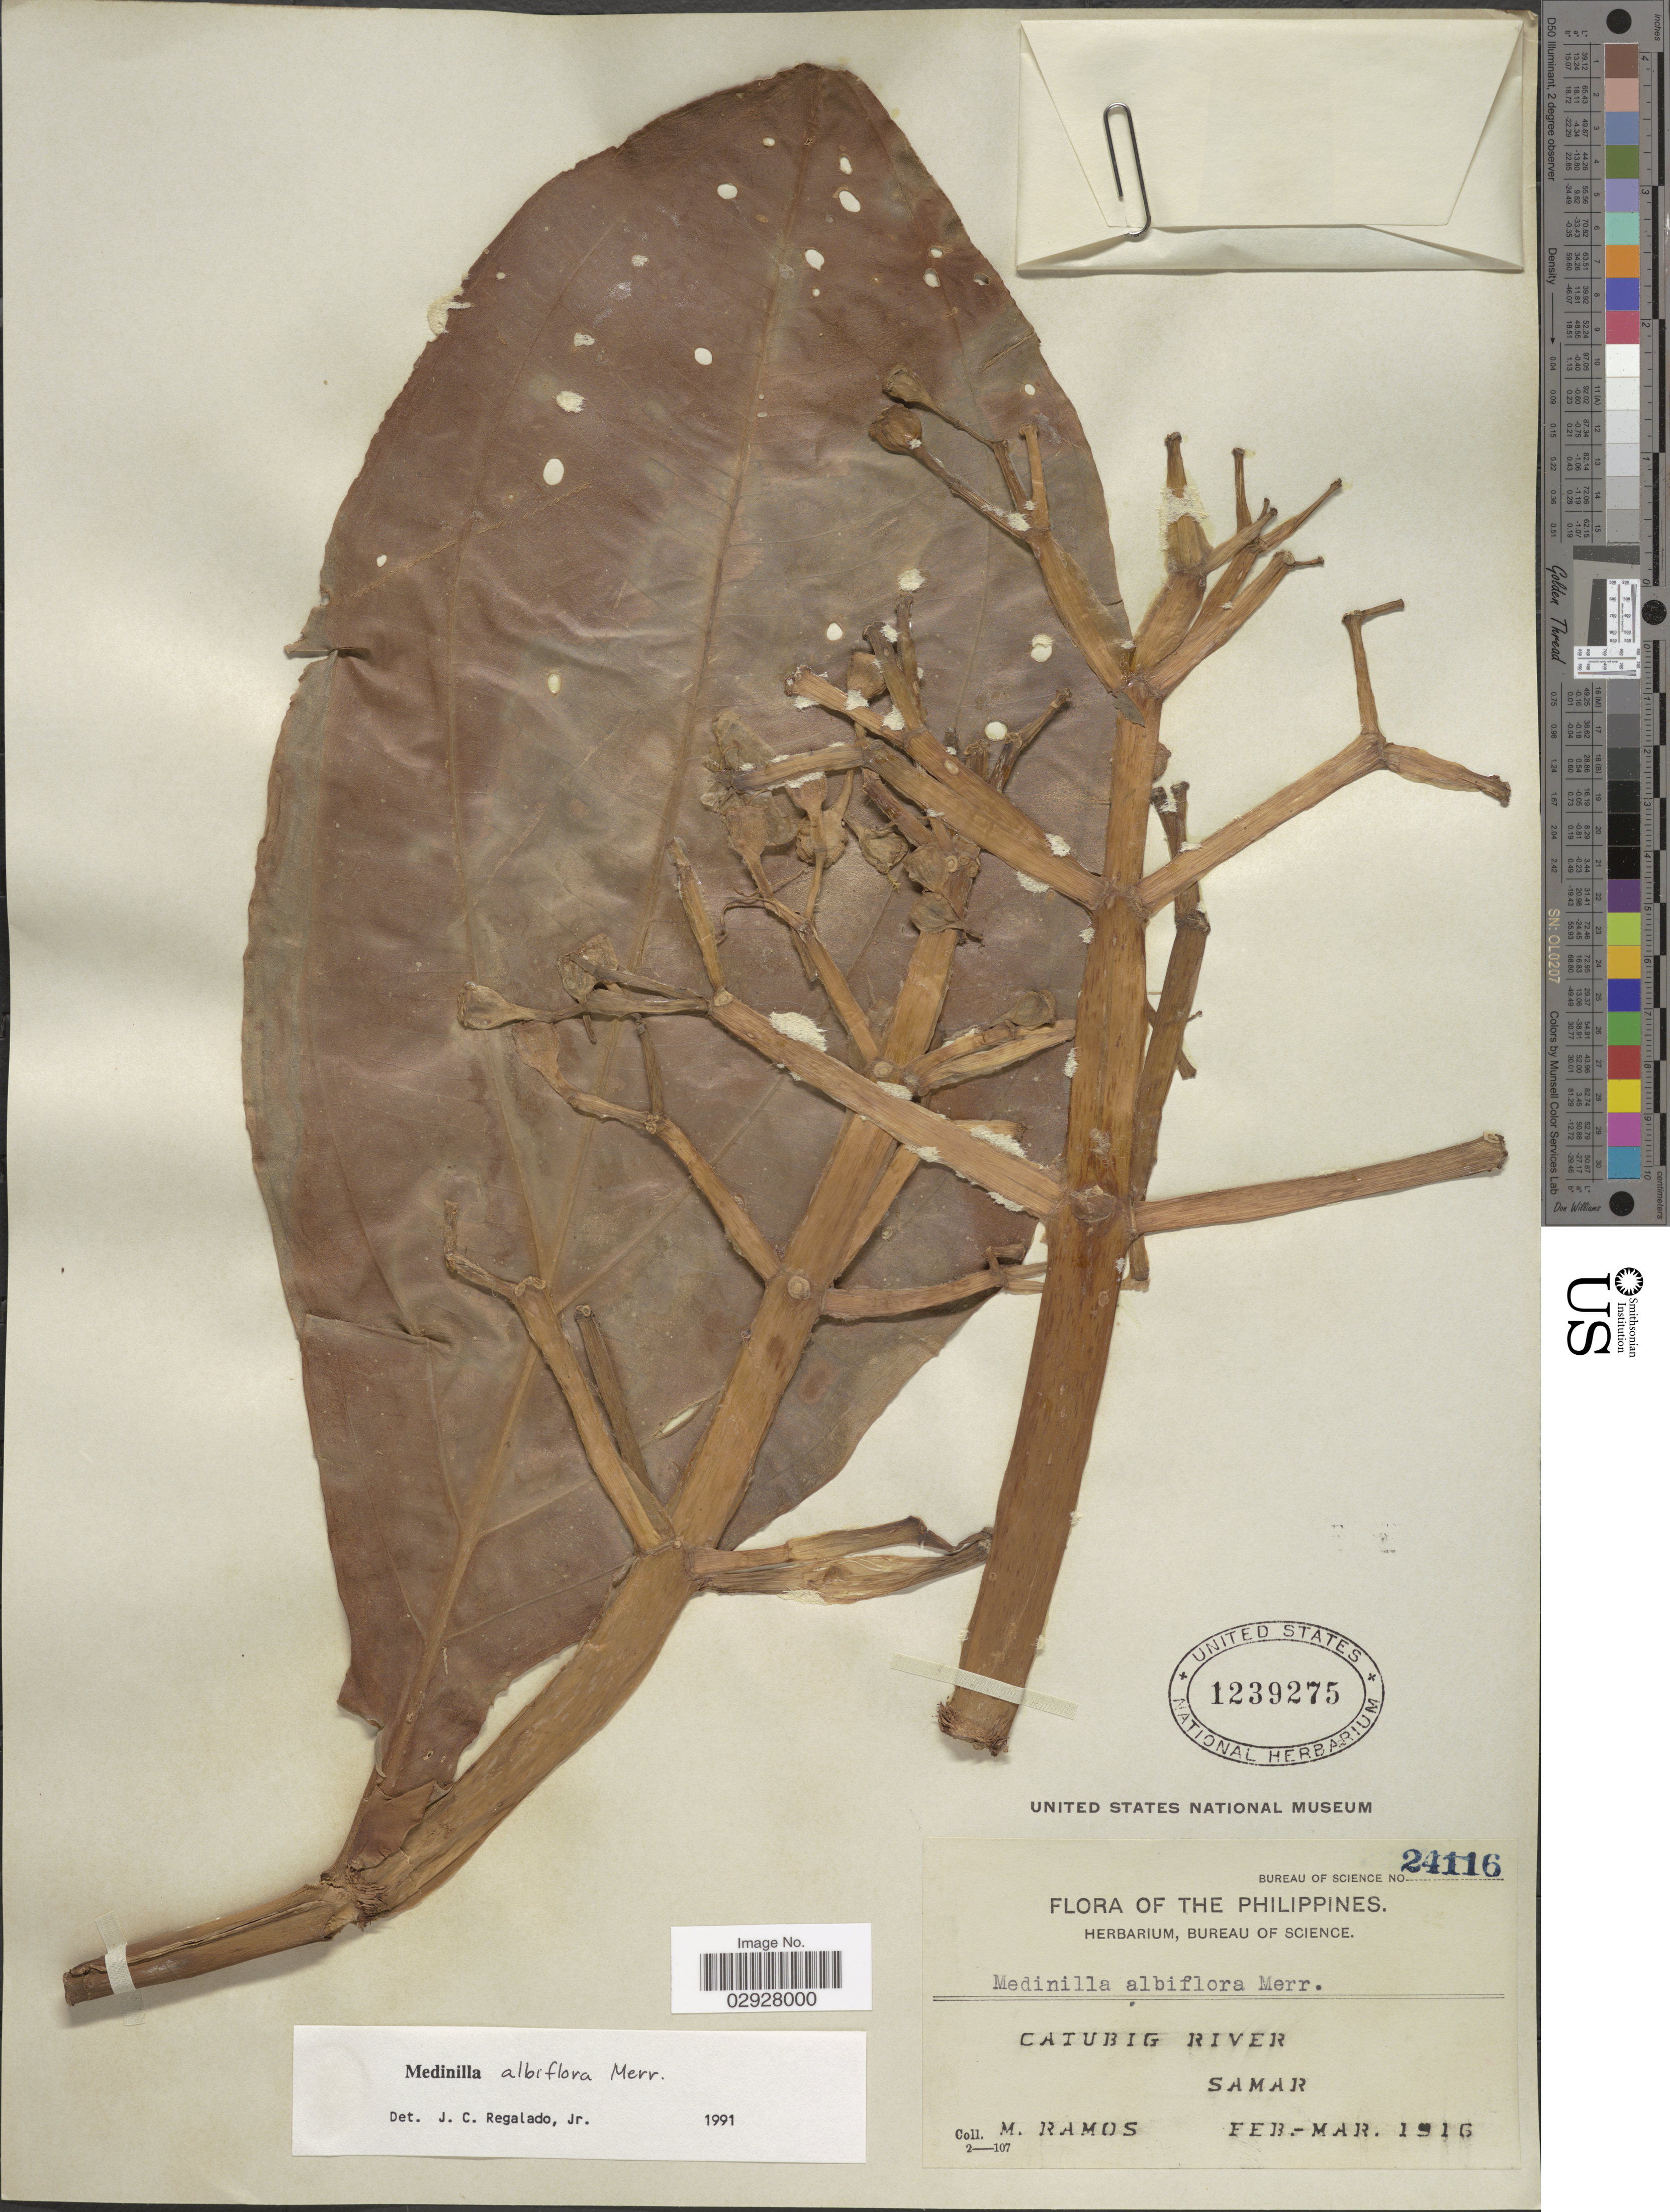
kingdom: Plantae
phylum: Tracheophyta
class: Magnoliopsida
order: Myrtales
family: Melastomataceae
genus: Medinilla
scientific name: Medinilla albiflora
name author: H. Perrier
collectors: E. Ramos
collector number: Bureau of Science 24116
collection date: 1916-02/1916-03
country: Philippines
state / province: Eastern Visayas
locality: Catubig River, Samar.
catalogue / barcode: US 1239275